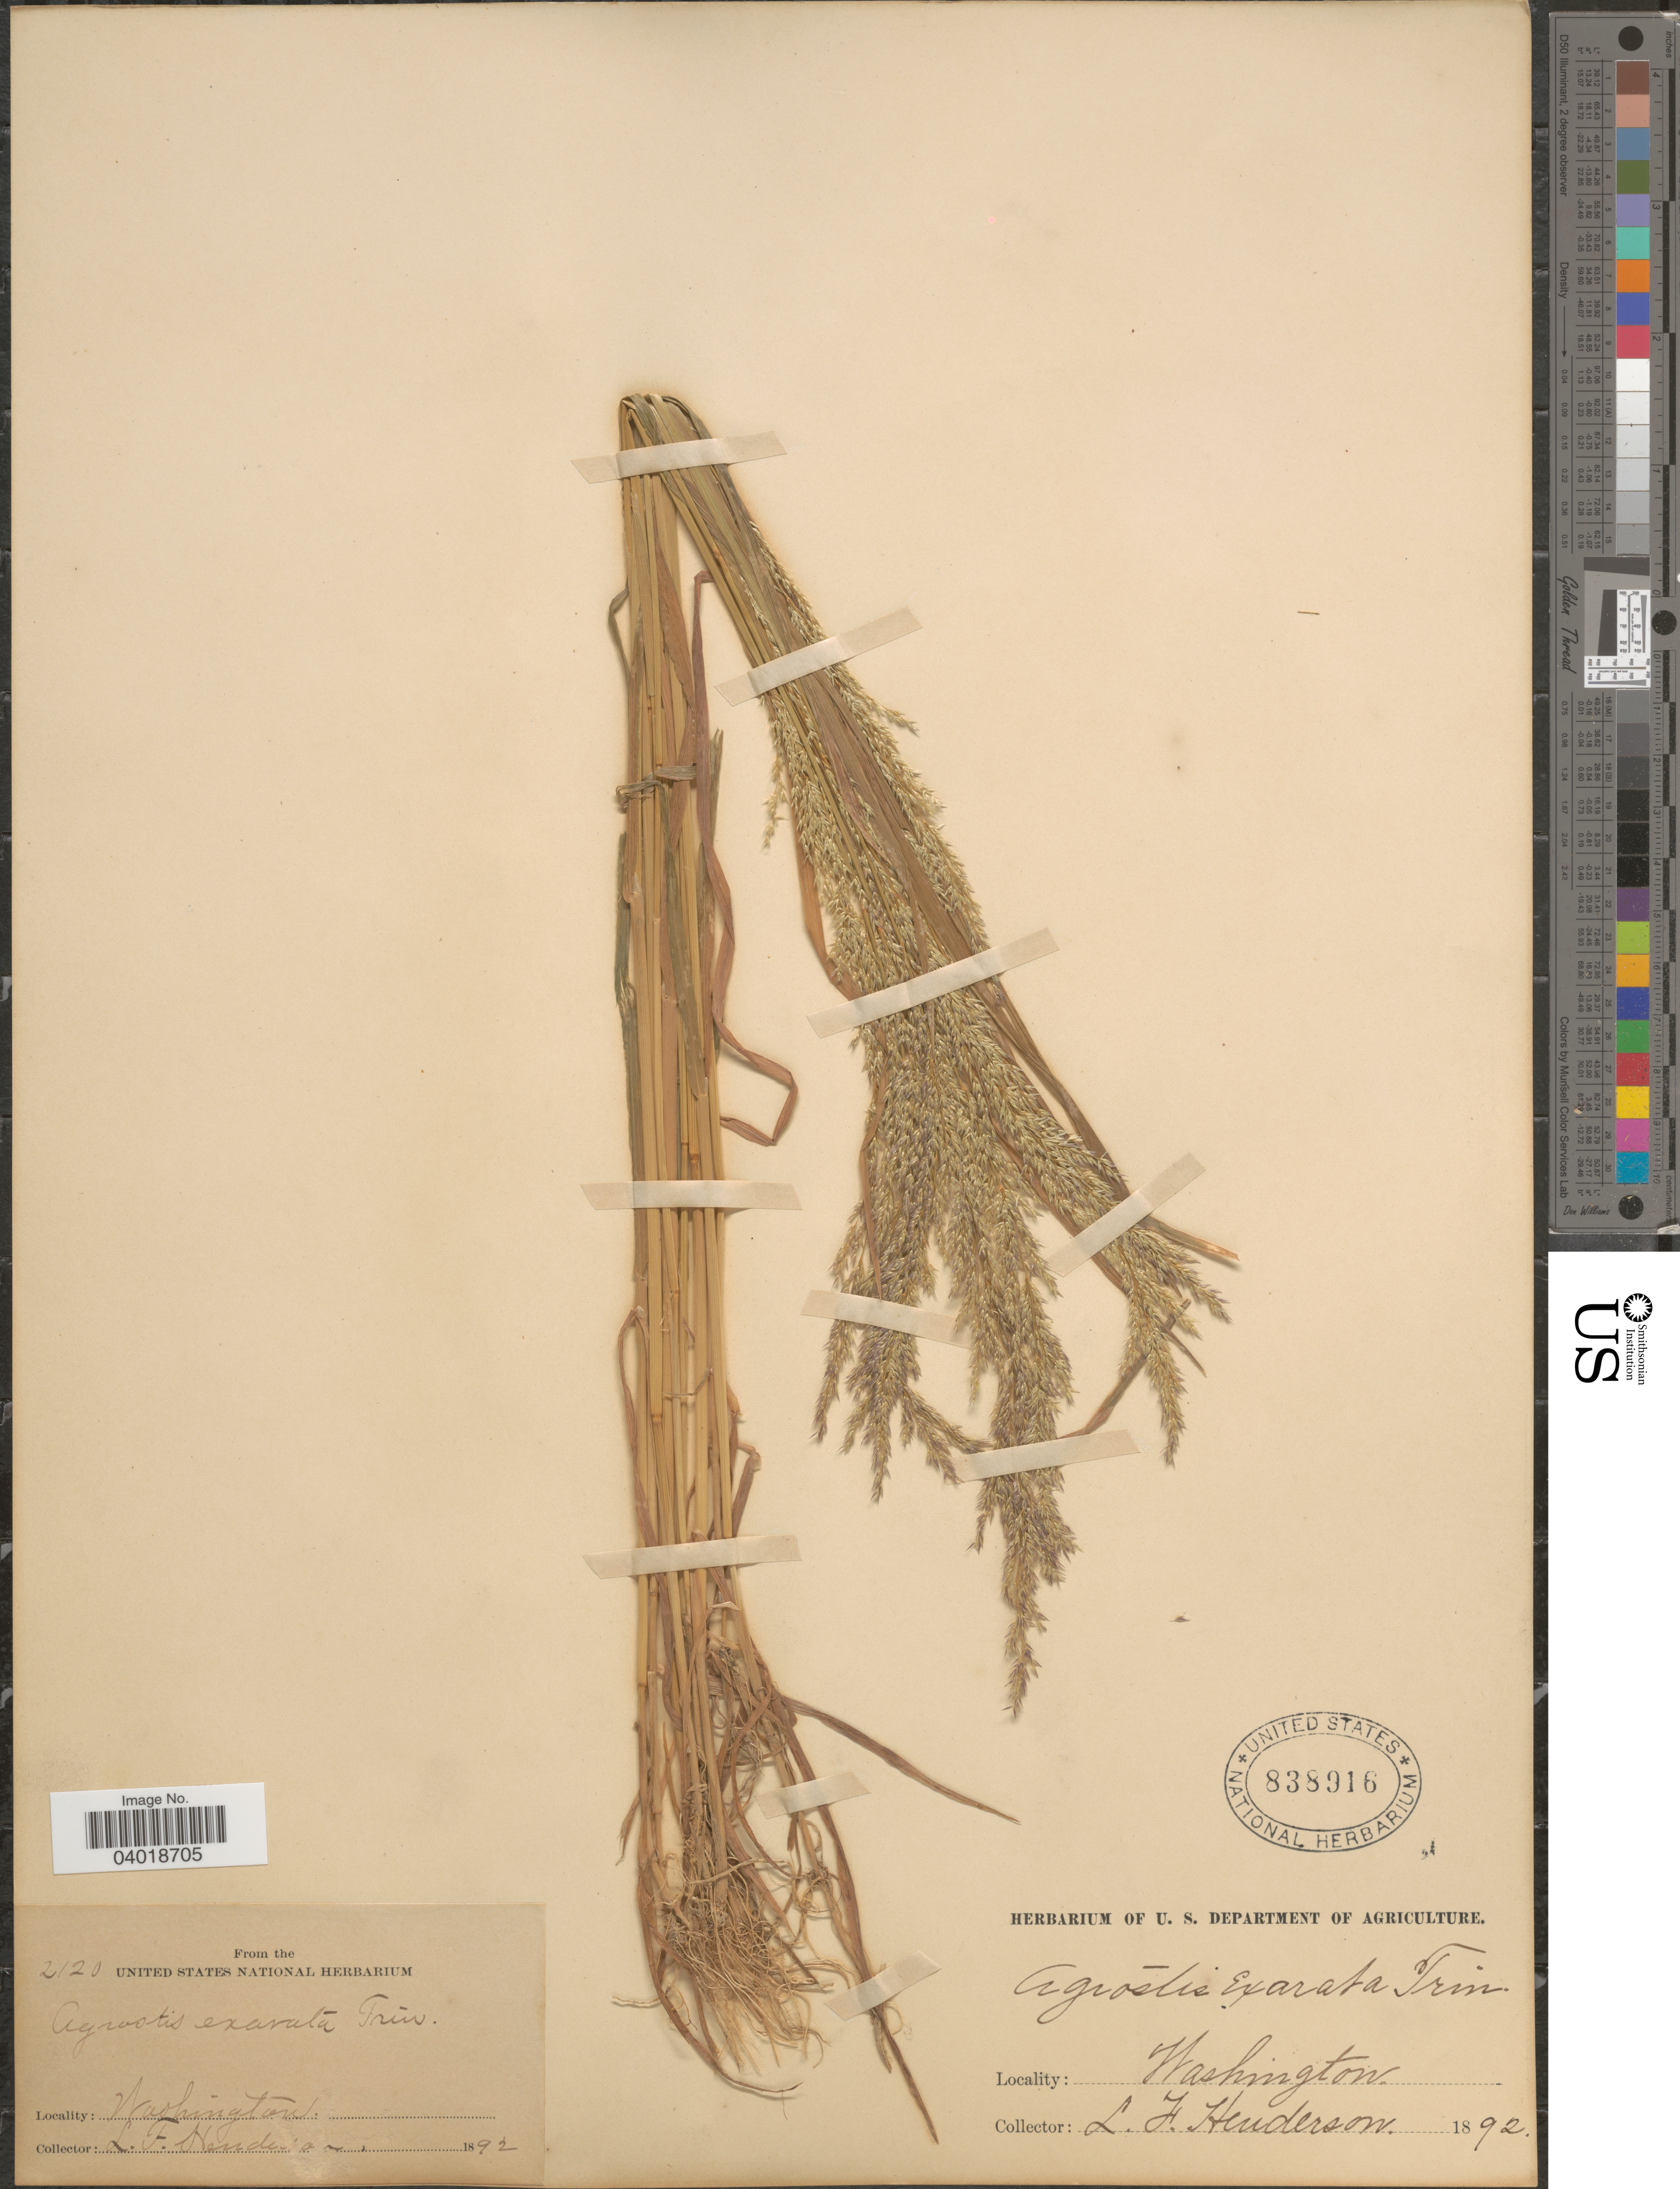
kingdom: Plantae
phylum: Tracheophyta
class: Liliopsida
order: Poales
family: Poaceae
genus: Agrostis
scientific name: Agrostis exarata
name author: Trin.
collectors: L. Henderson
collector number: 2120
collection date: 1892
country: United States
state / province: Washington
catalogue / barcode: US 838916